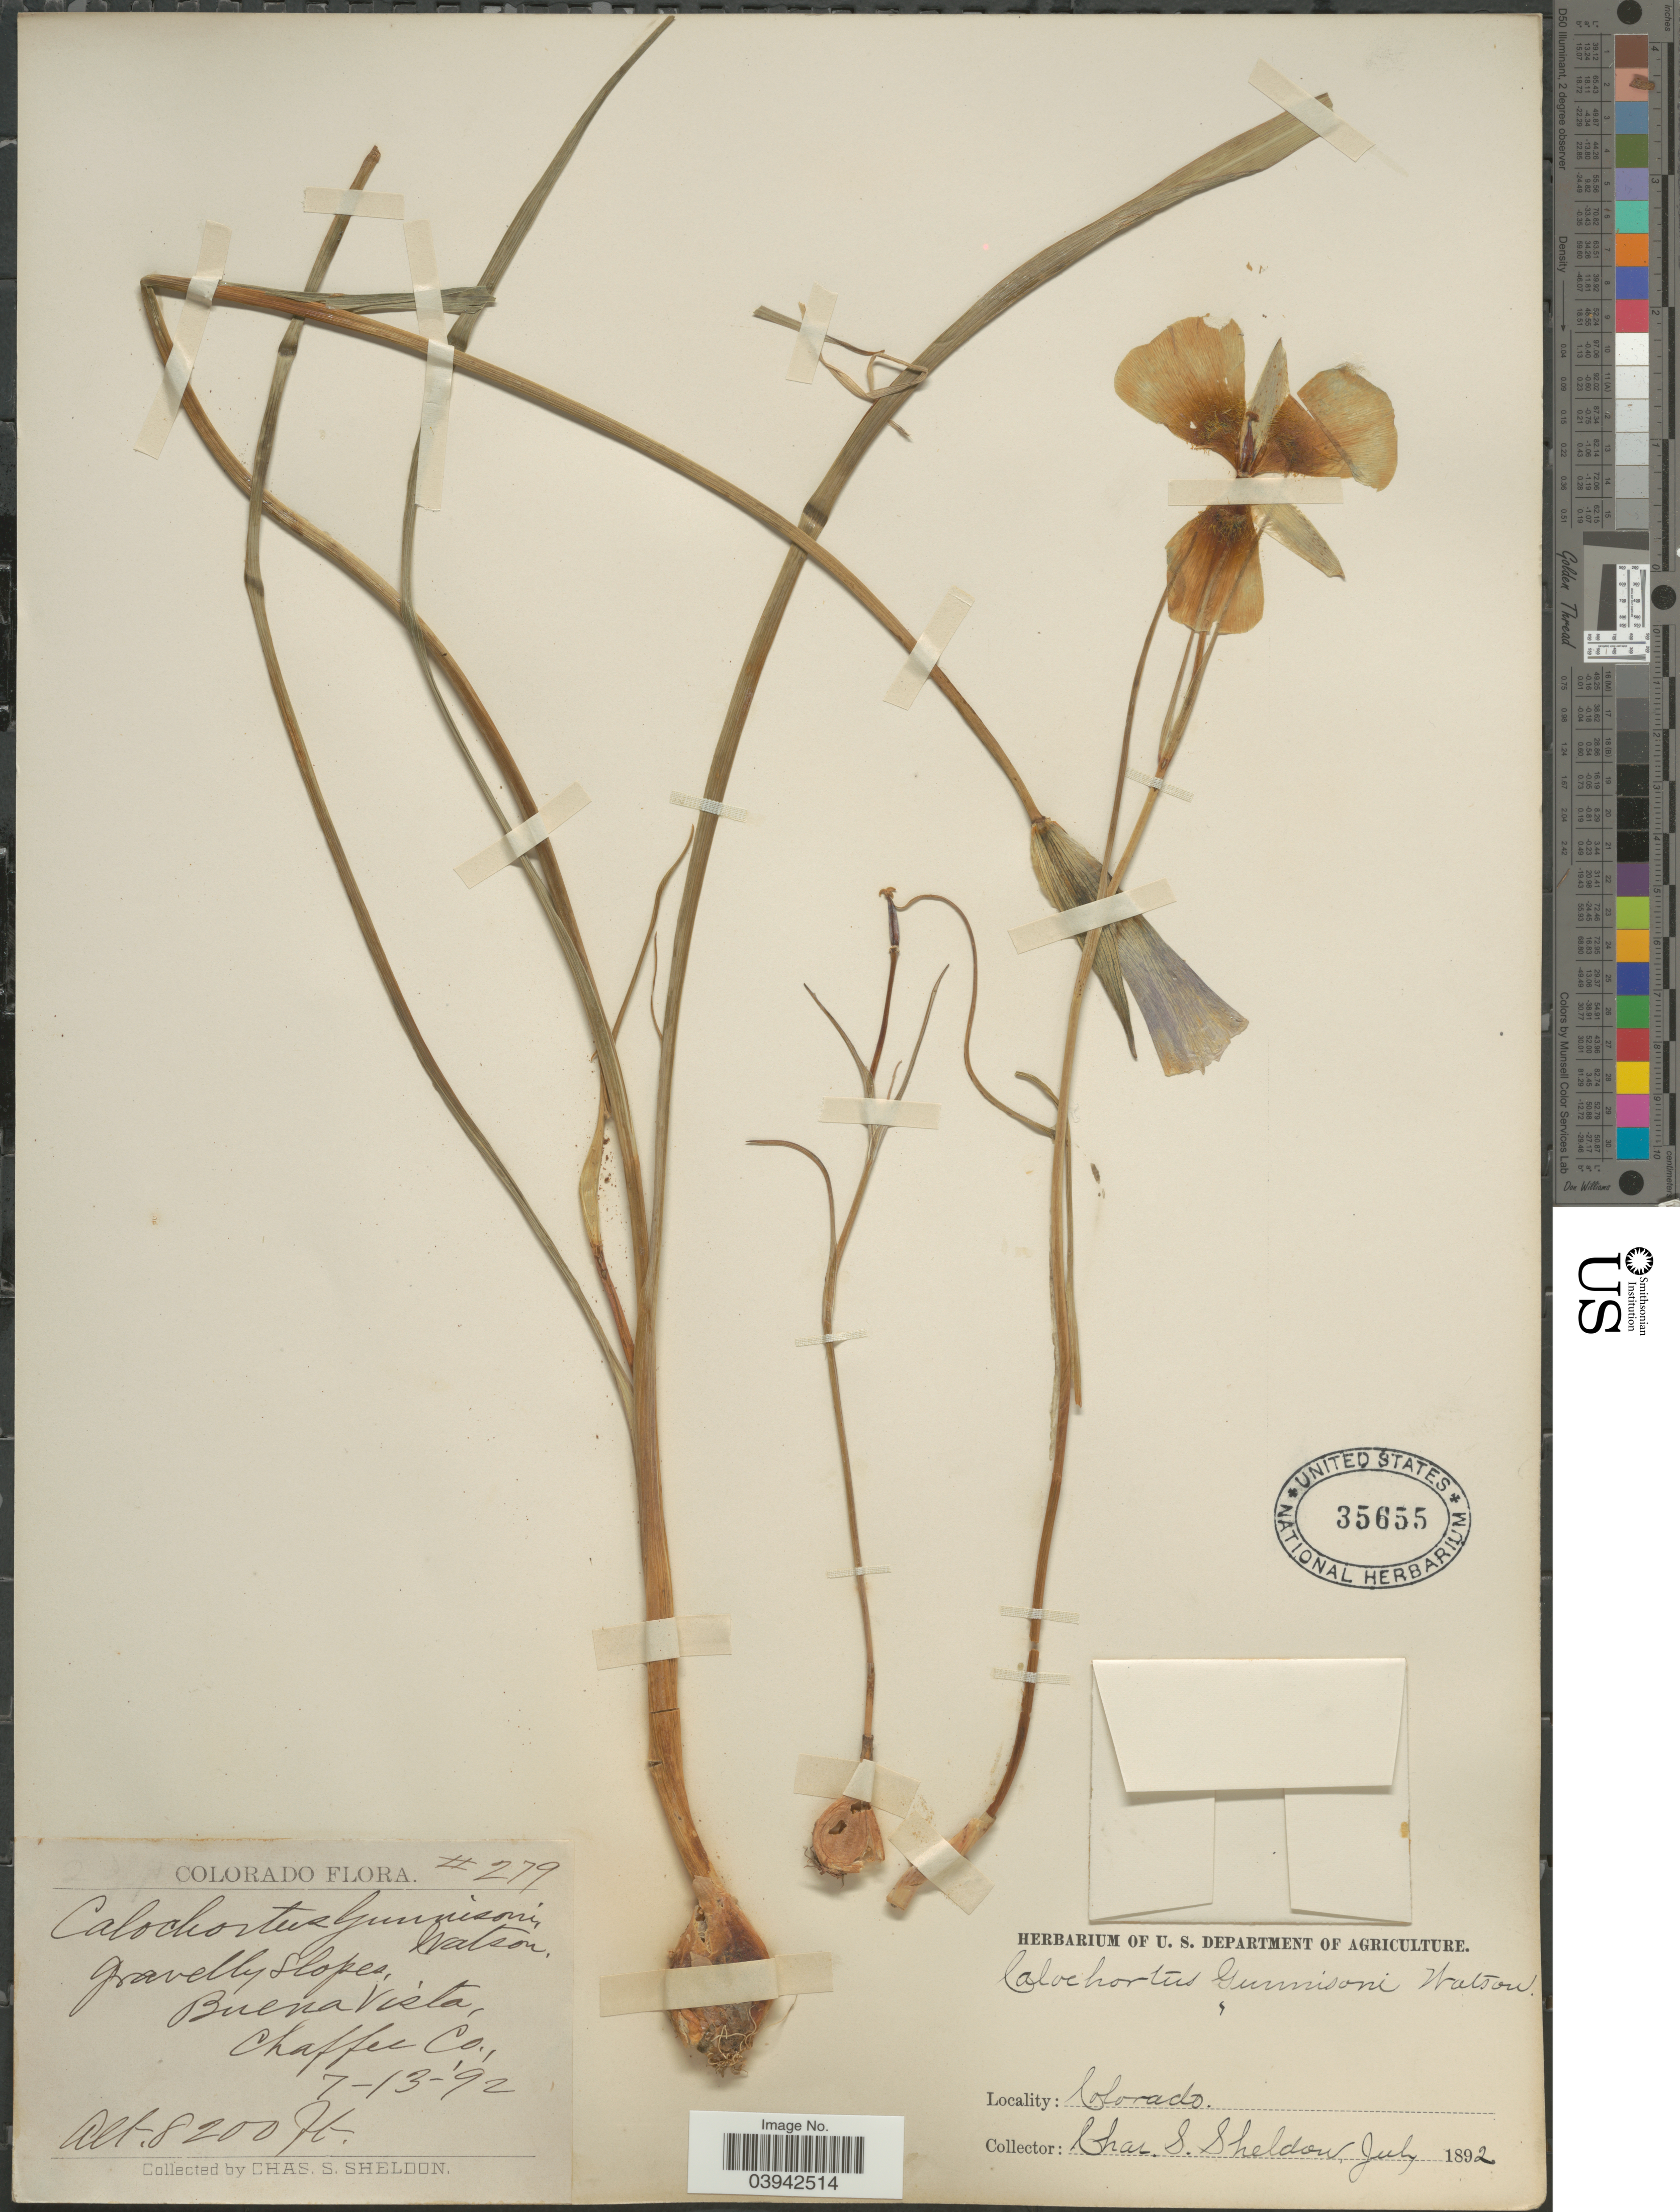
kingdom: Plantae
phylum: Tracheophyta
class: Liliopsida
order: Liliales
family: Liliaceae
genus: Calochortus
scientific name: Calochortus gunnisonii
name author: S. Watson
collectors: C. S. Sheldon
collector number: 279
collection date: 1892-07-13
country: United States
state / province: Colorado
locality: Gravelly slopes, Buena Vista, Chaffee Co.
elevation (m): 2499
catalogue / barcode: US 35655